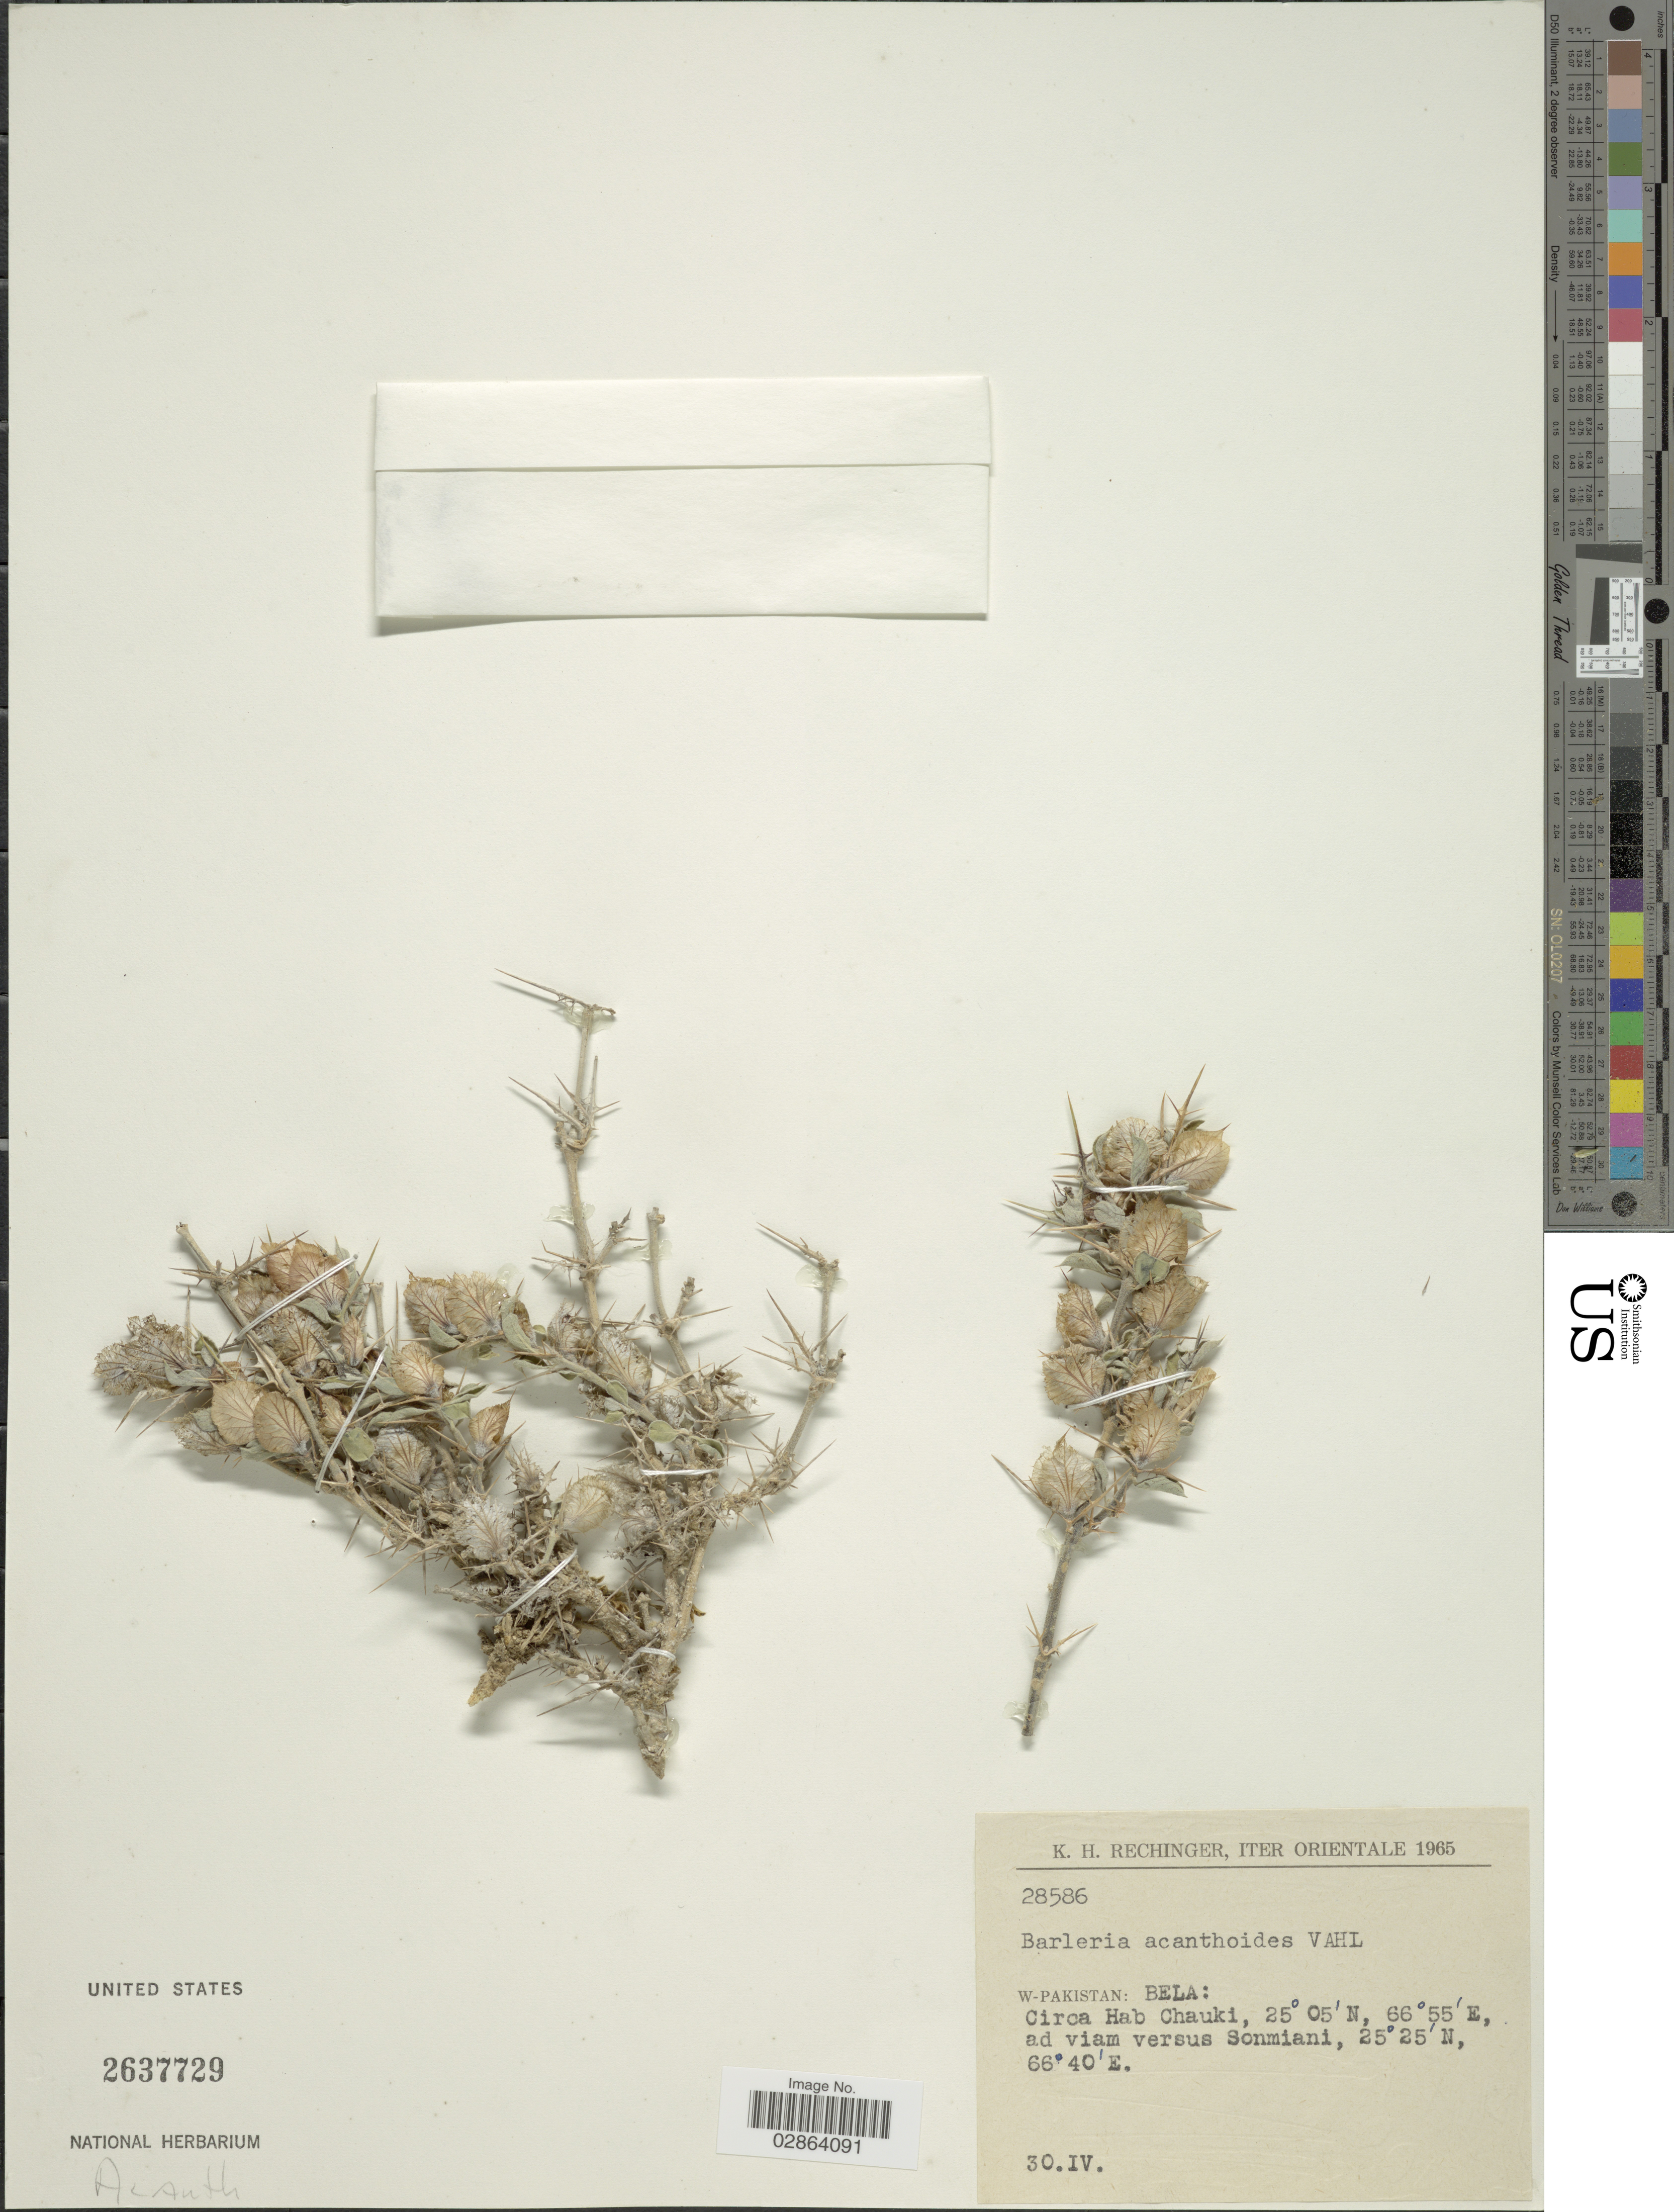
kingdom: Plantae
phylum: Tracheophyta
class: Magnoliopsida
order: Lamiales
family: Acanthaceae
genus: Barleria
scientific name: Barleria acanthoides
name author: Vahl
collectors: K. H. Rechinger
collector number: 28586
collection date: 1965-04-30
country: Pakistan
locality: W-Pakistan: Bela, Circa Hab Chauki ad viam versus Sonmiani.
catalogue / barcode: US 2637729